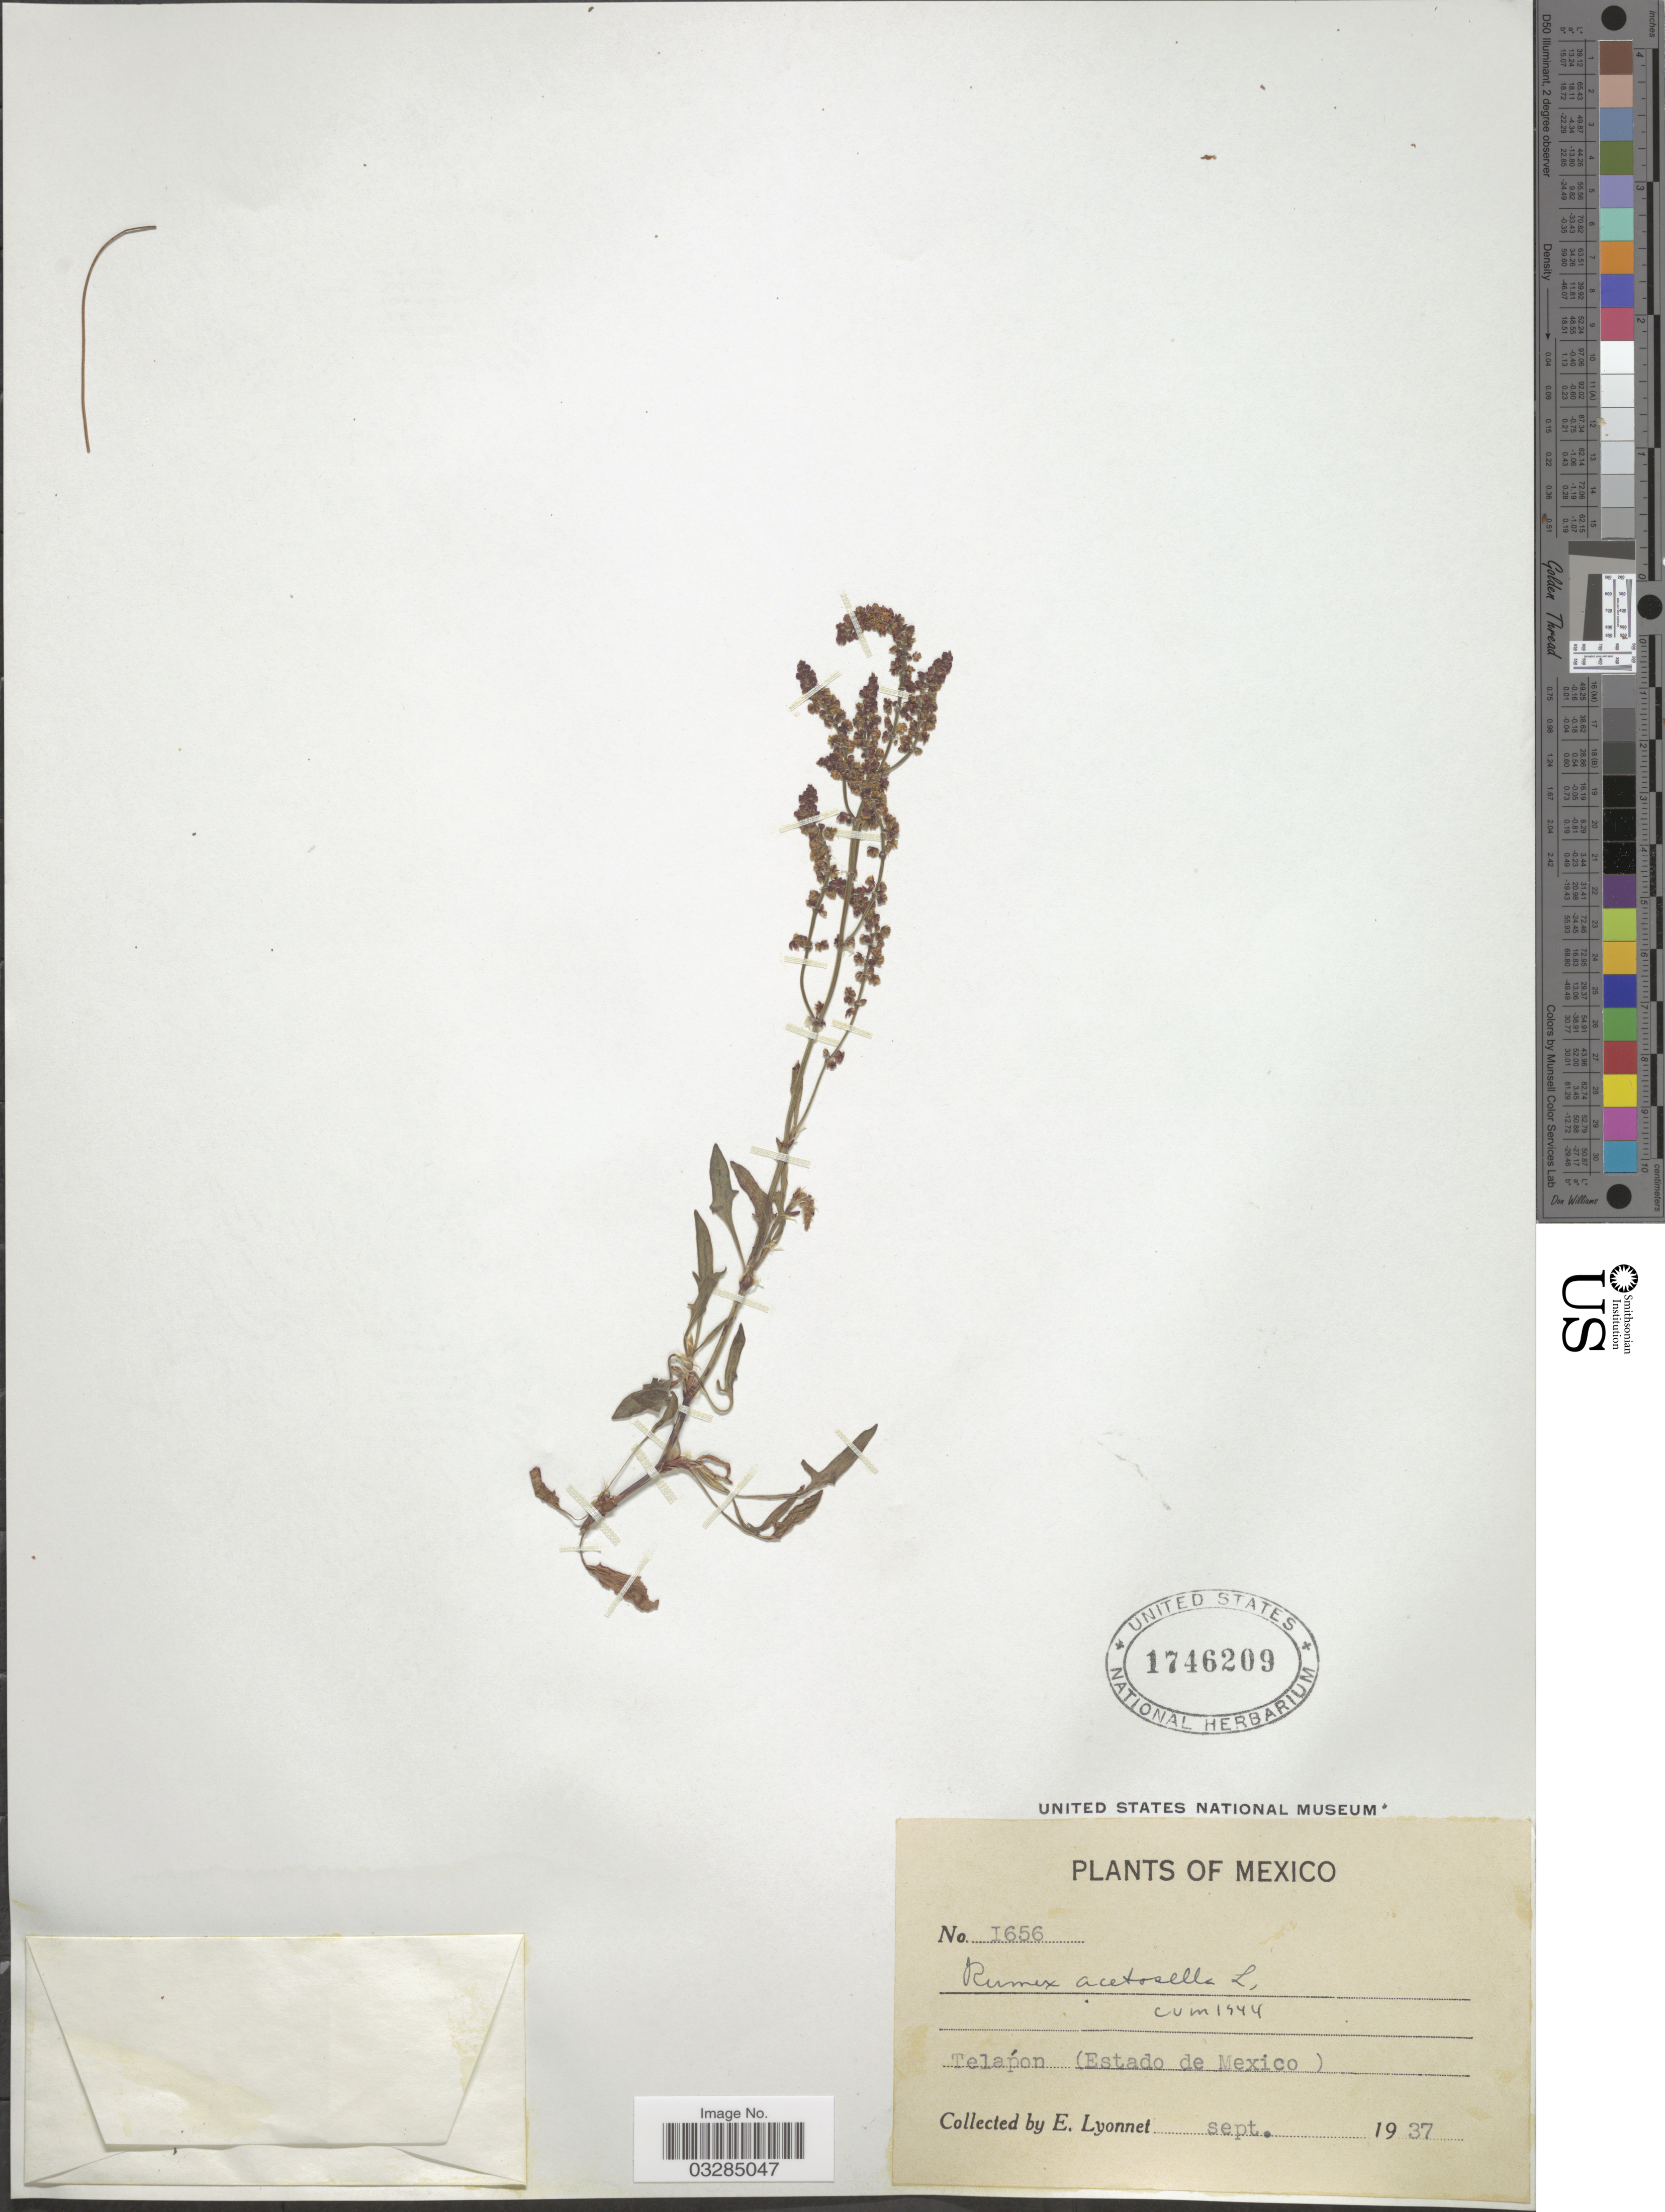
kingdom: Plantae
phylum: Tracheophyta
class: Magnoliopsida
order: Caryophyllales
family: Polygonaceae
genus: Rumex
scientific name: Rumex acetosella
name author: L.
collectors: E. Lyonnet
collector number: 1656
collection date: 1937-09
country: Mexico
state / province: México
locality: Telápon.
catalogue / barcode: US 1746209